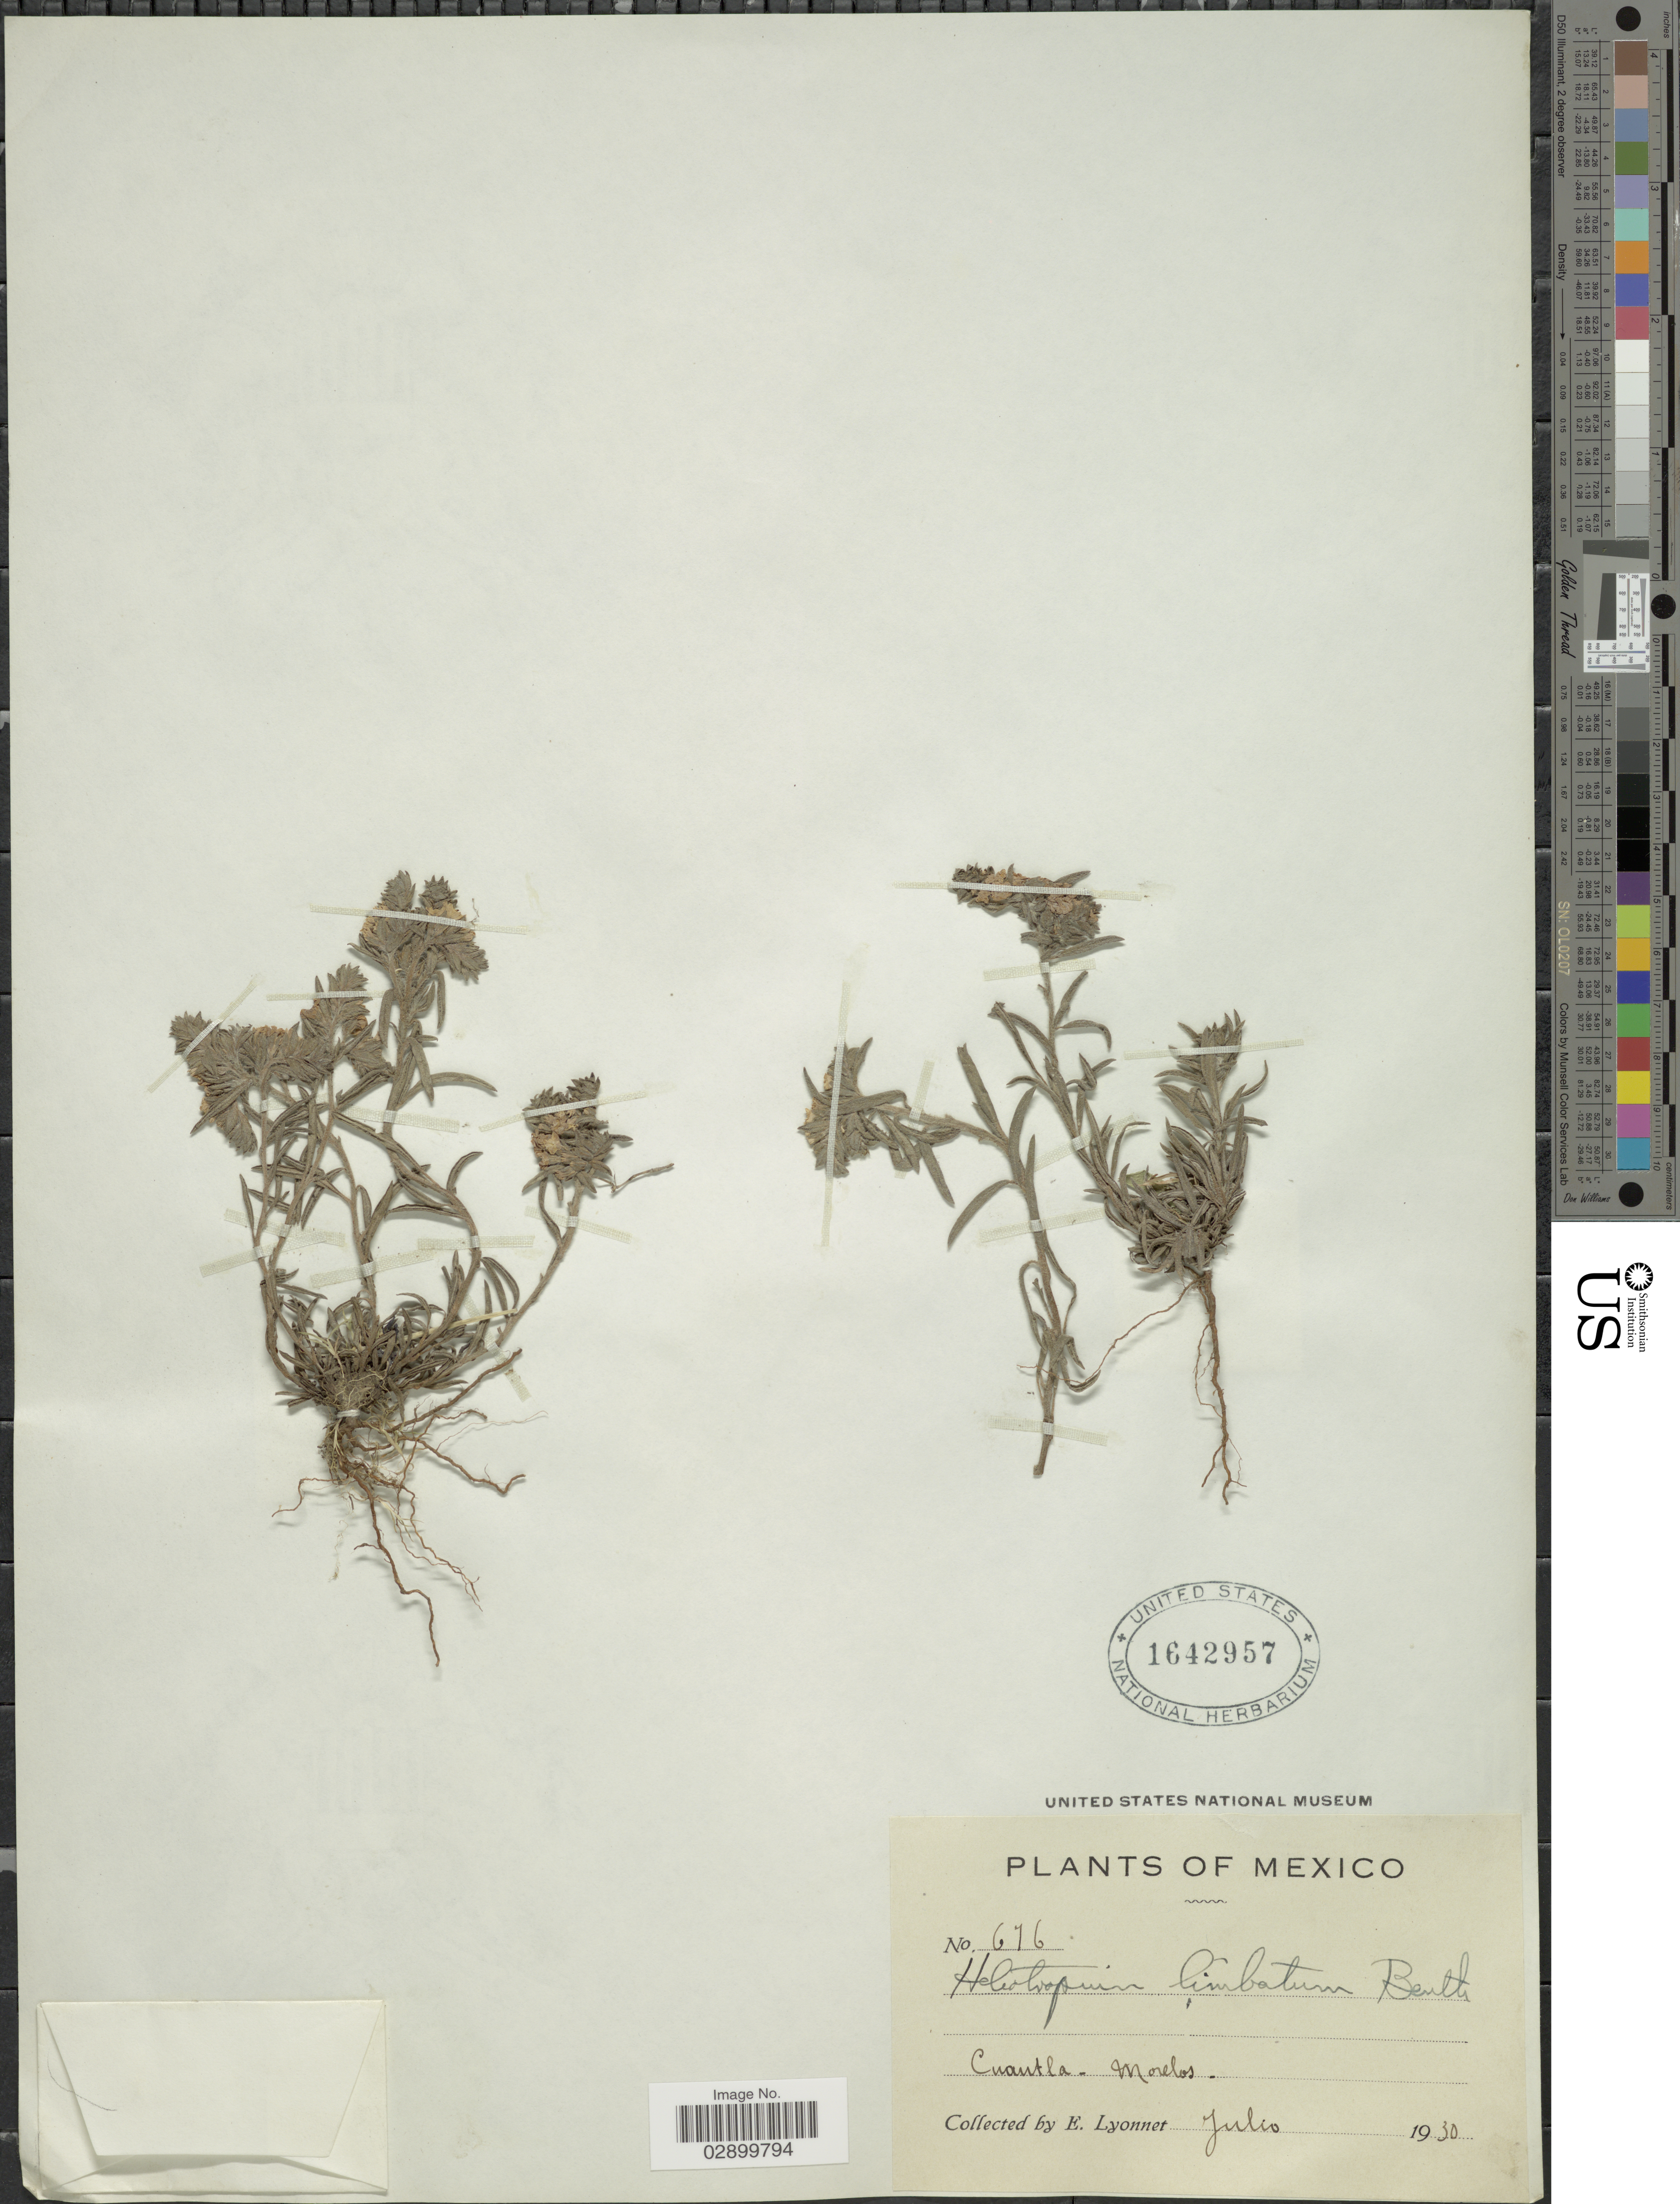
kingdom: Plantae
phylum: Tracheophyta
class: Magnoliopsida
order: Boraginales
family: Heliotropiaceae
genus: Heliotropium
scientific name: Heliotropium limbatum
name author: Benth.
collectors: E. Lyonnet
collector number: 676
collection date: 1930-07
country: Mexico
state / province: Morelos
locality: Cuantla.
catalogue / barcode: US 1642957